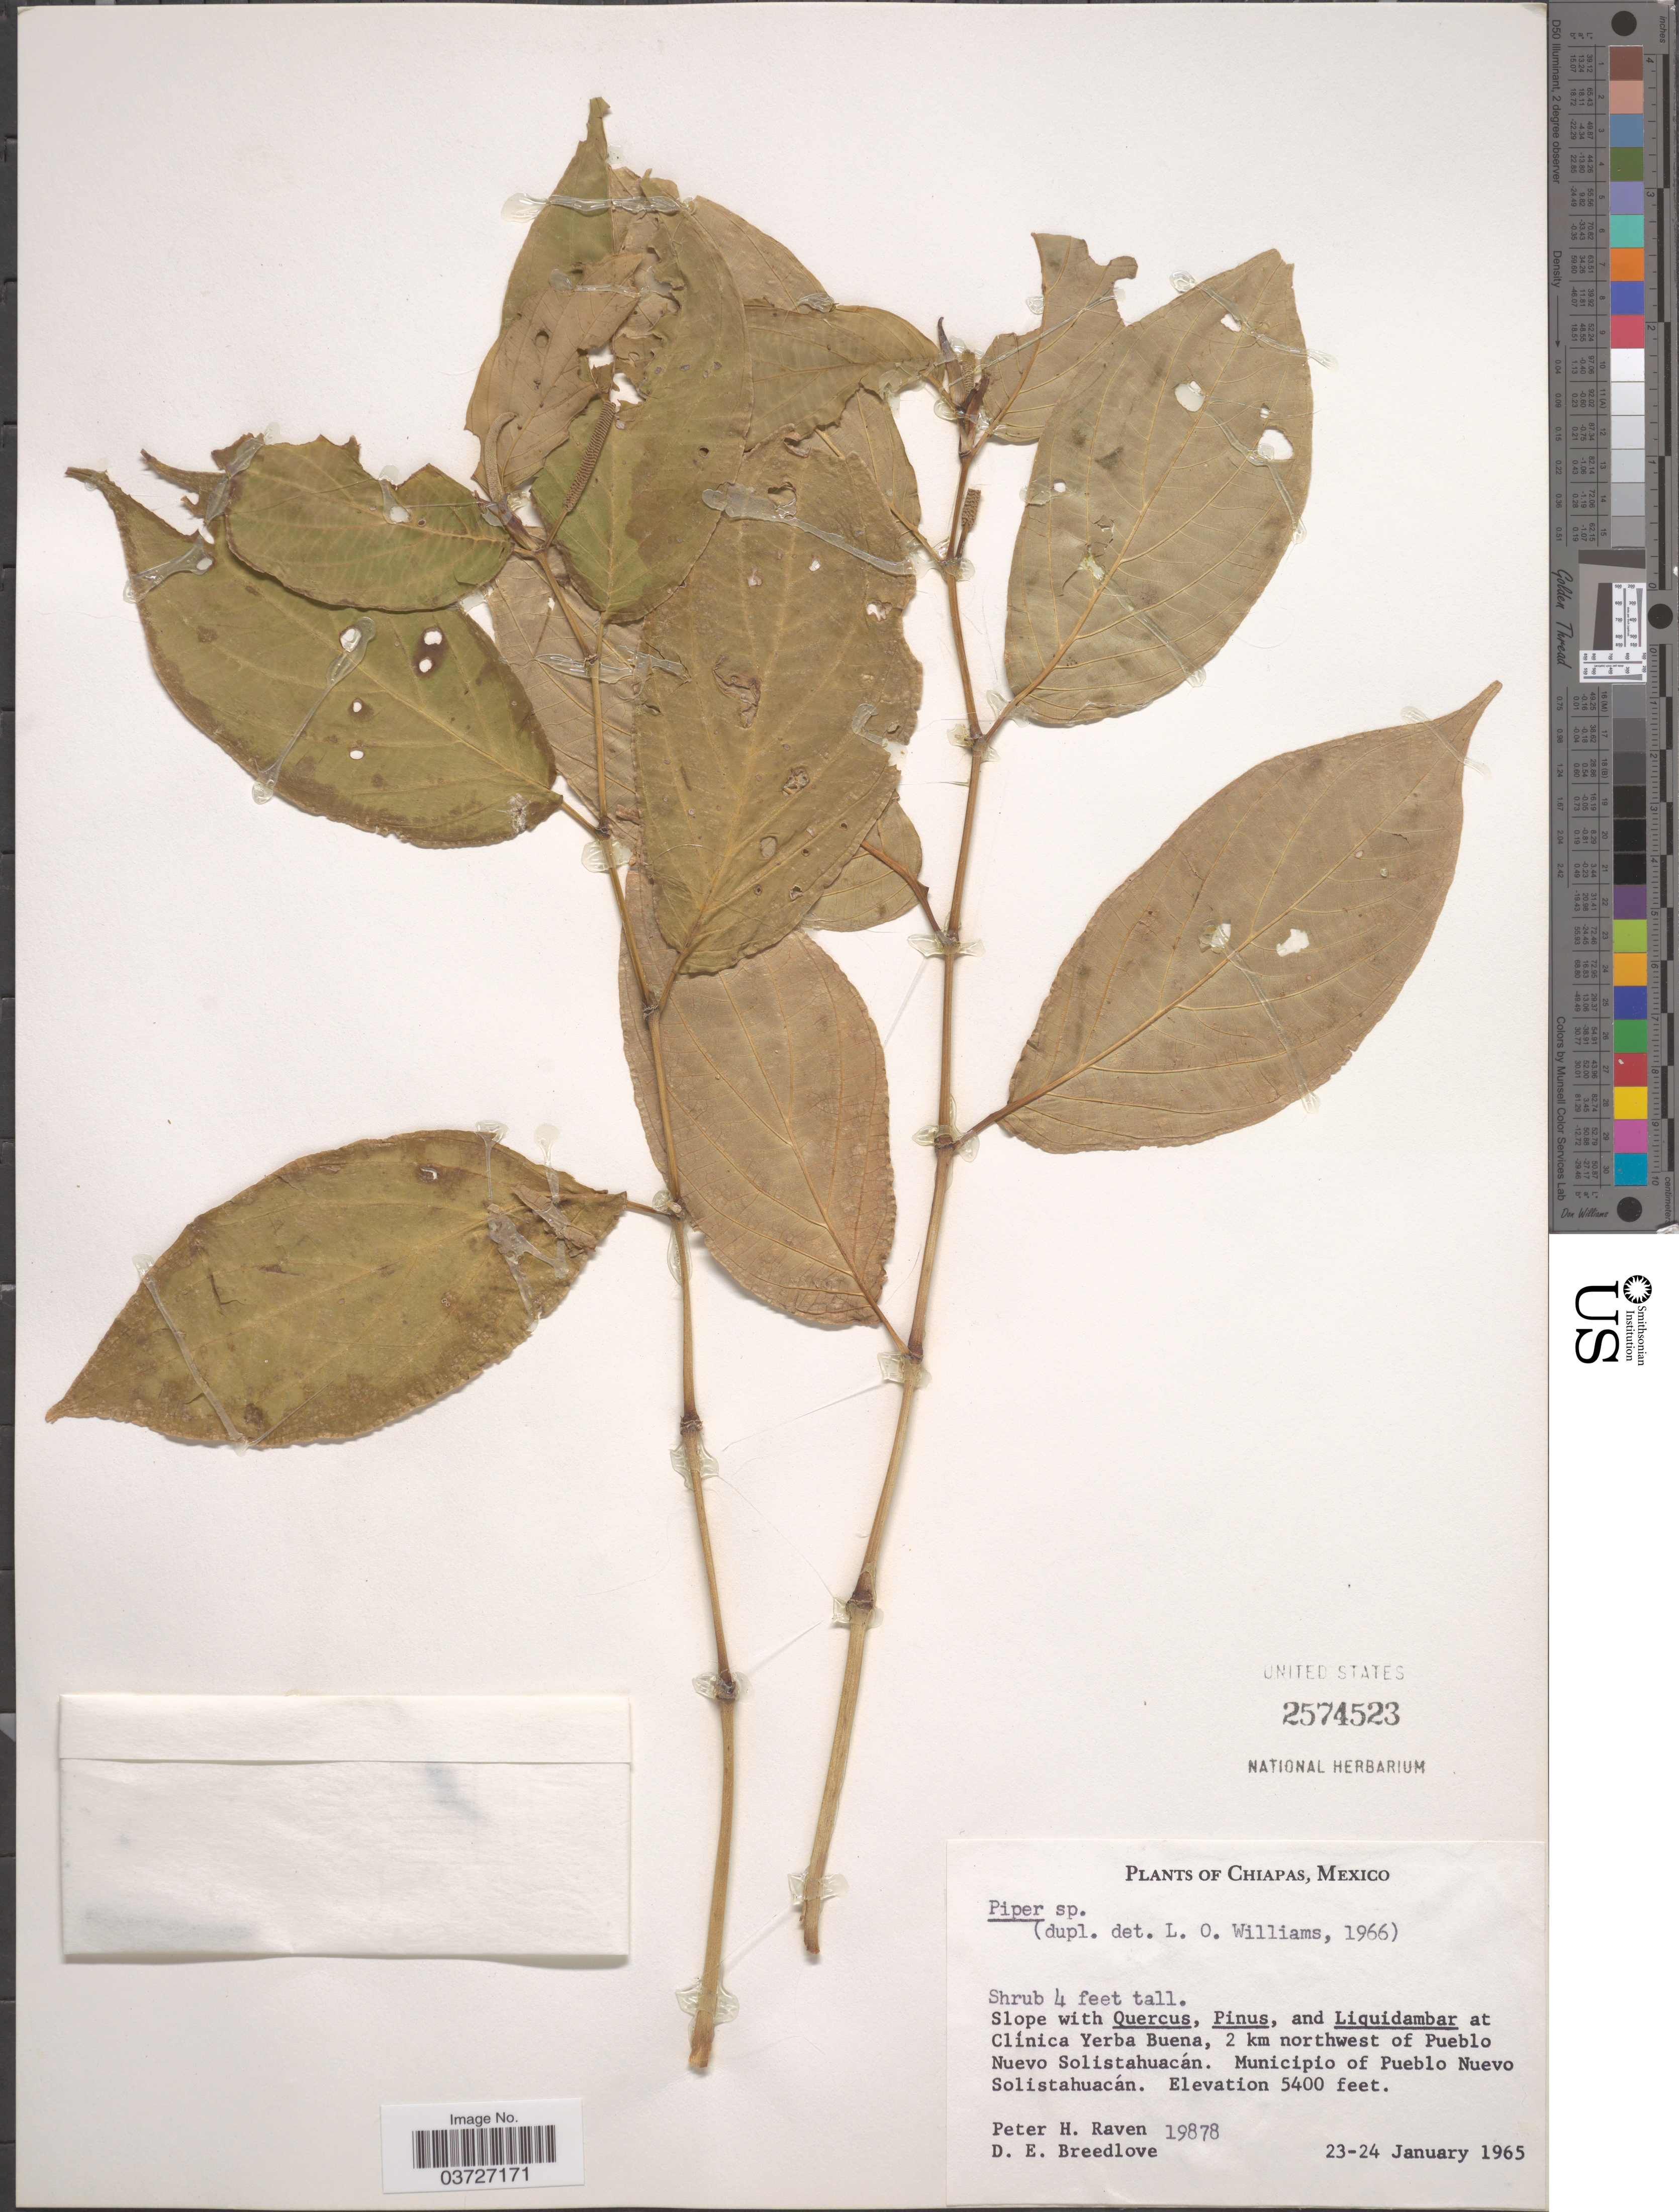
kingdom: Plantae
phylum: Tracheophyta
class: Magnoliopsida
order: Piperales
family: Piperaceae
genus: Piper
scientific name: Piper sp.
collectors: P. Raven & D. E. Breedlove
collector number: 19878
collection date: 1965-01-23/1965-01-24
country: Mexico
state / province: Chiapas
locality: At Clínica Yerba Buena, 2 km northwest of Pueblo Neuvo Solistahuacán. Municipio of Pueblo Nuevo Solistahuacán.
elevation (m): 1646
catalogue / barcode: US 2574523